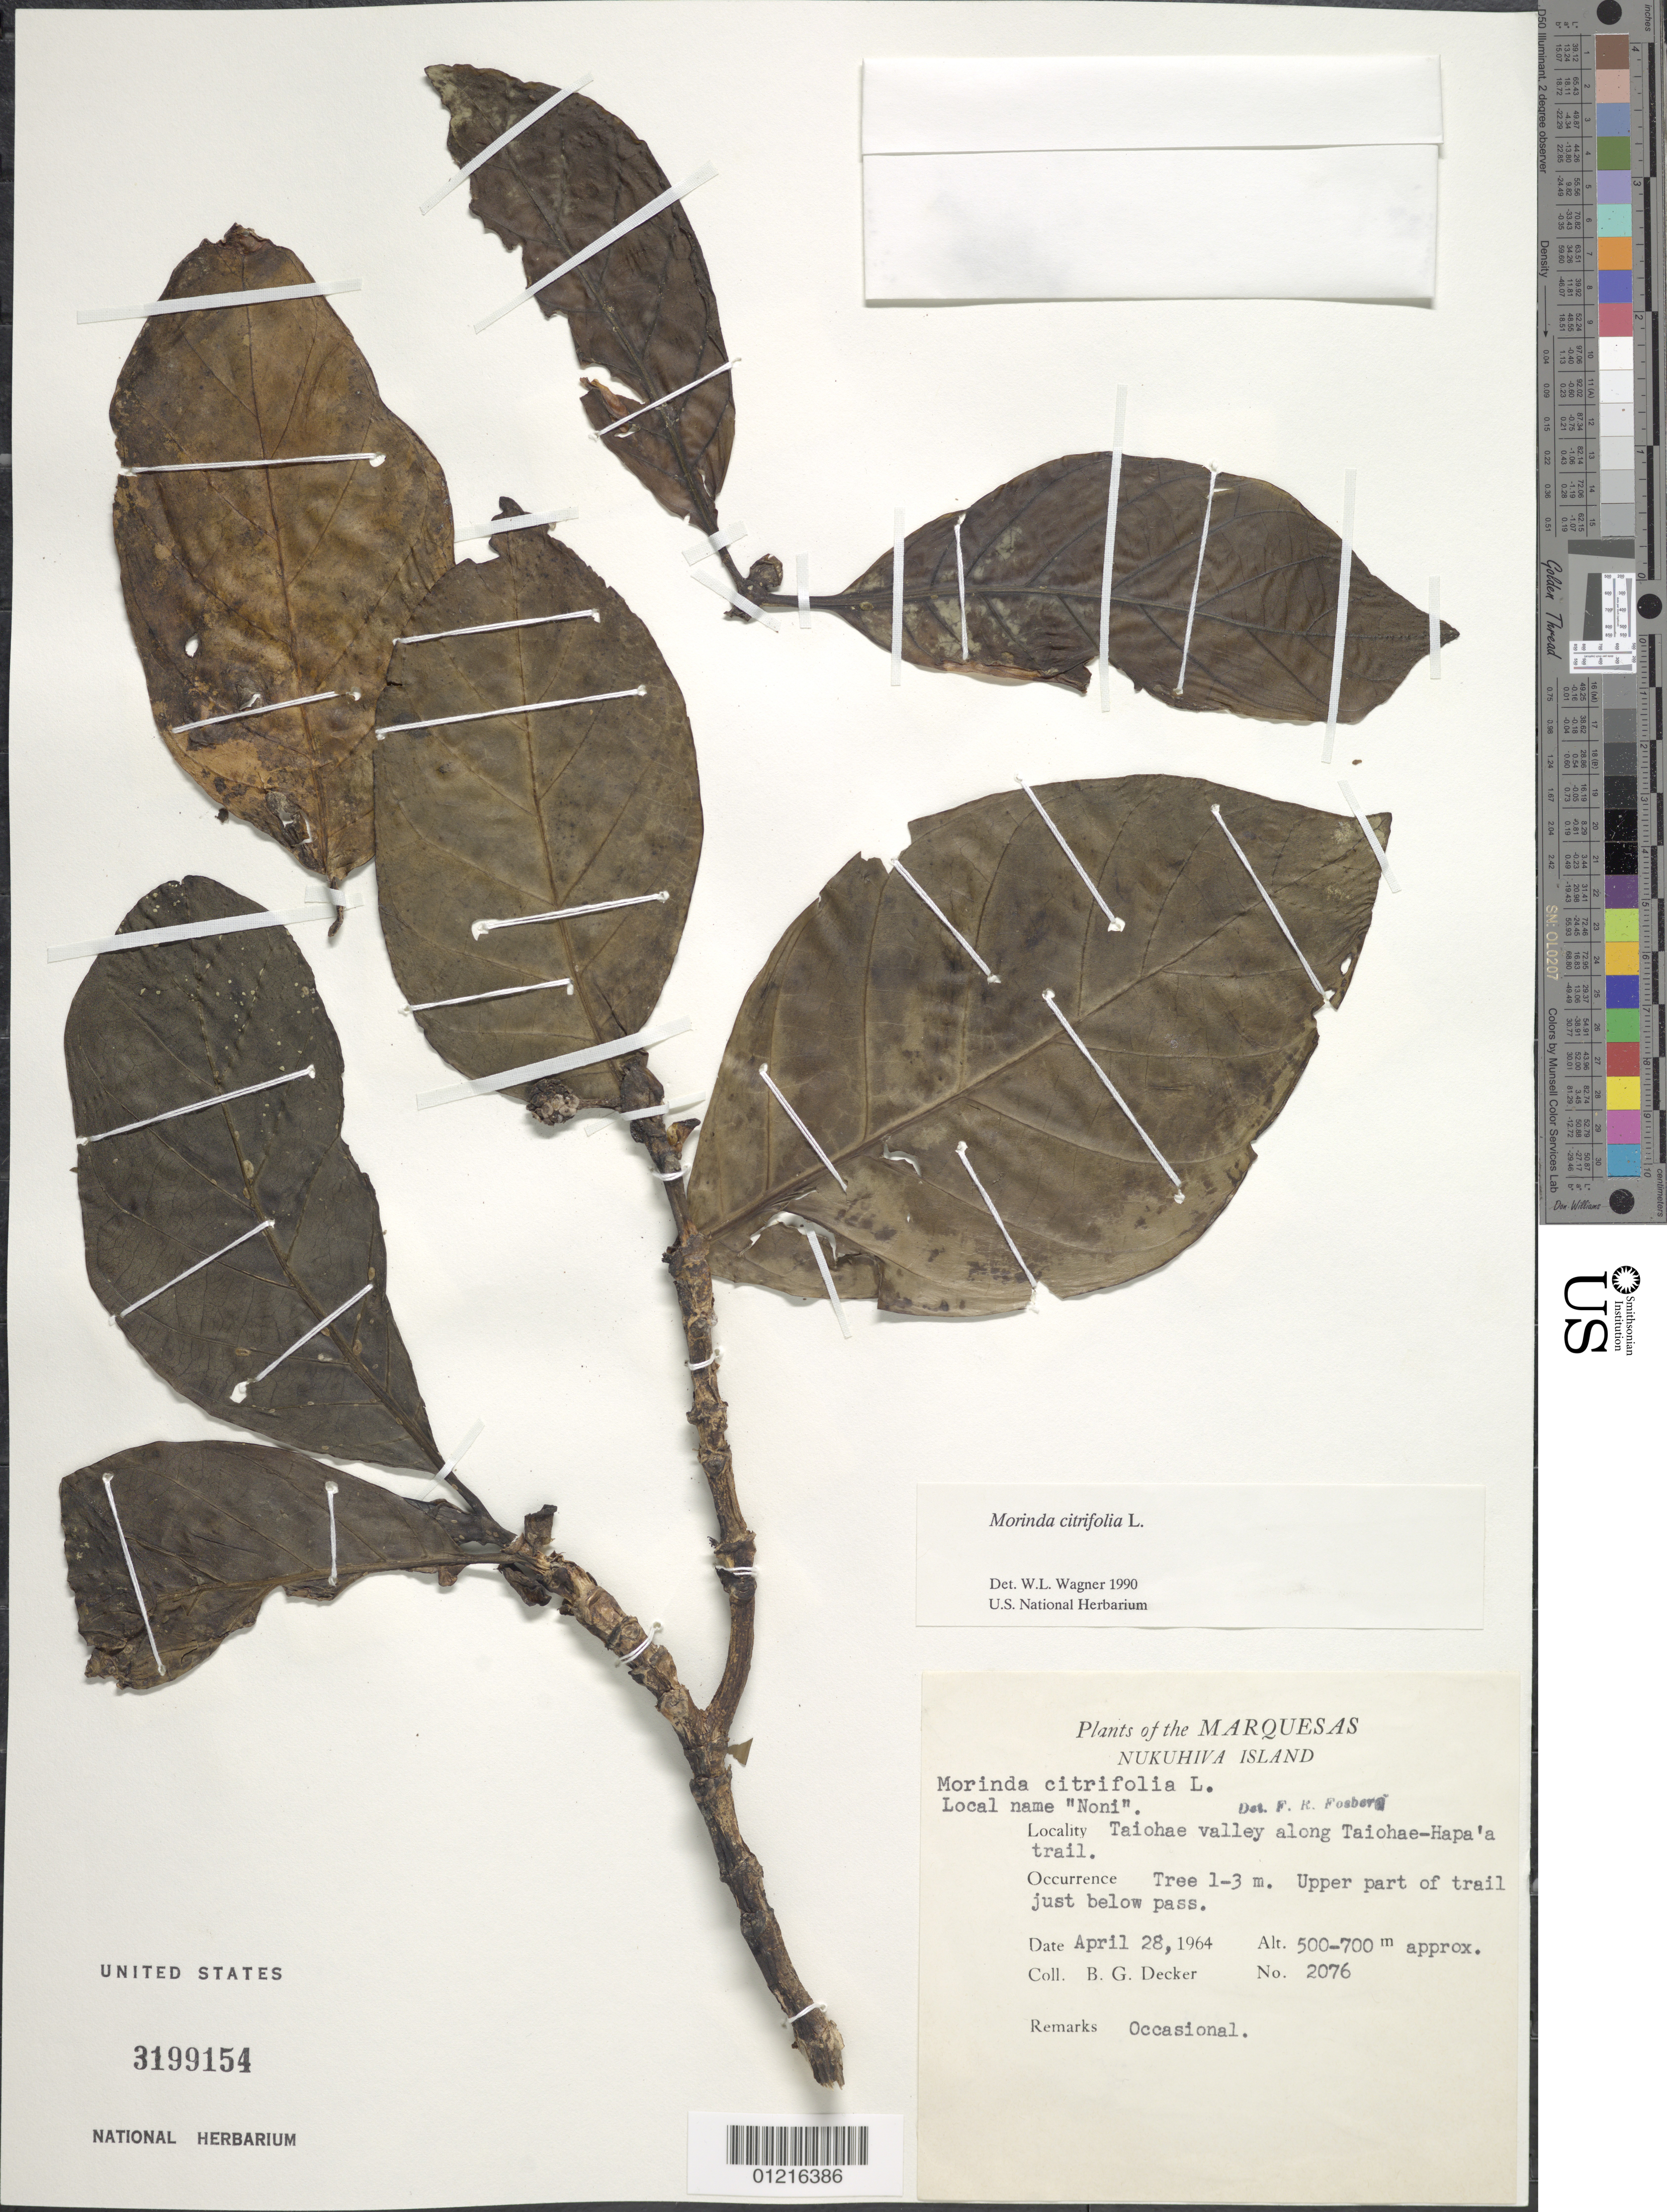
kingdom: Plantae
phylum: Tracheophyta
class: Magnoliopsida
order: Gentianales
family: Rubiaceae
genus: Morinda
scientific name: Morinda citrifolia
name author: L.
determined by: Wagner, W. L., (BOT), Smithsonian Institution - National Museum of Natural History (UNITED STATES)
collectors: B. G. Decker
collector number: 2076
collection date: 1964-04-28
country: French Polynesia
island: Nuku Hiva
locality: Taiohae Valley along Taiohae-Hapa'a Trail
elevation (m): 500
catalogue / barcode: US 3199154